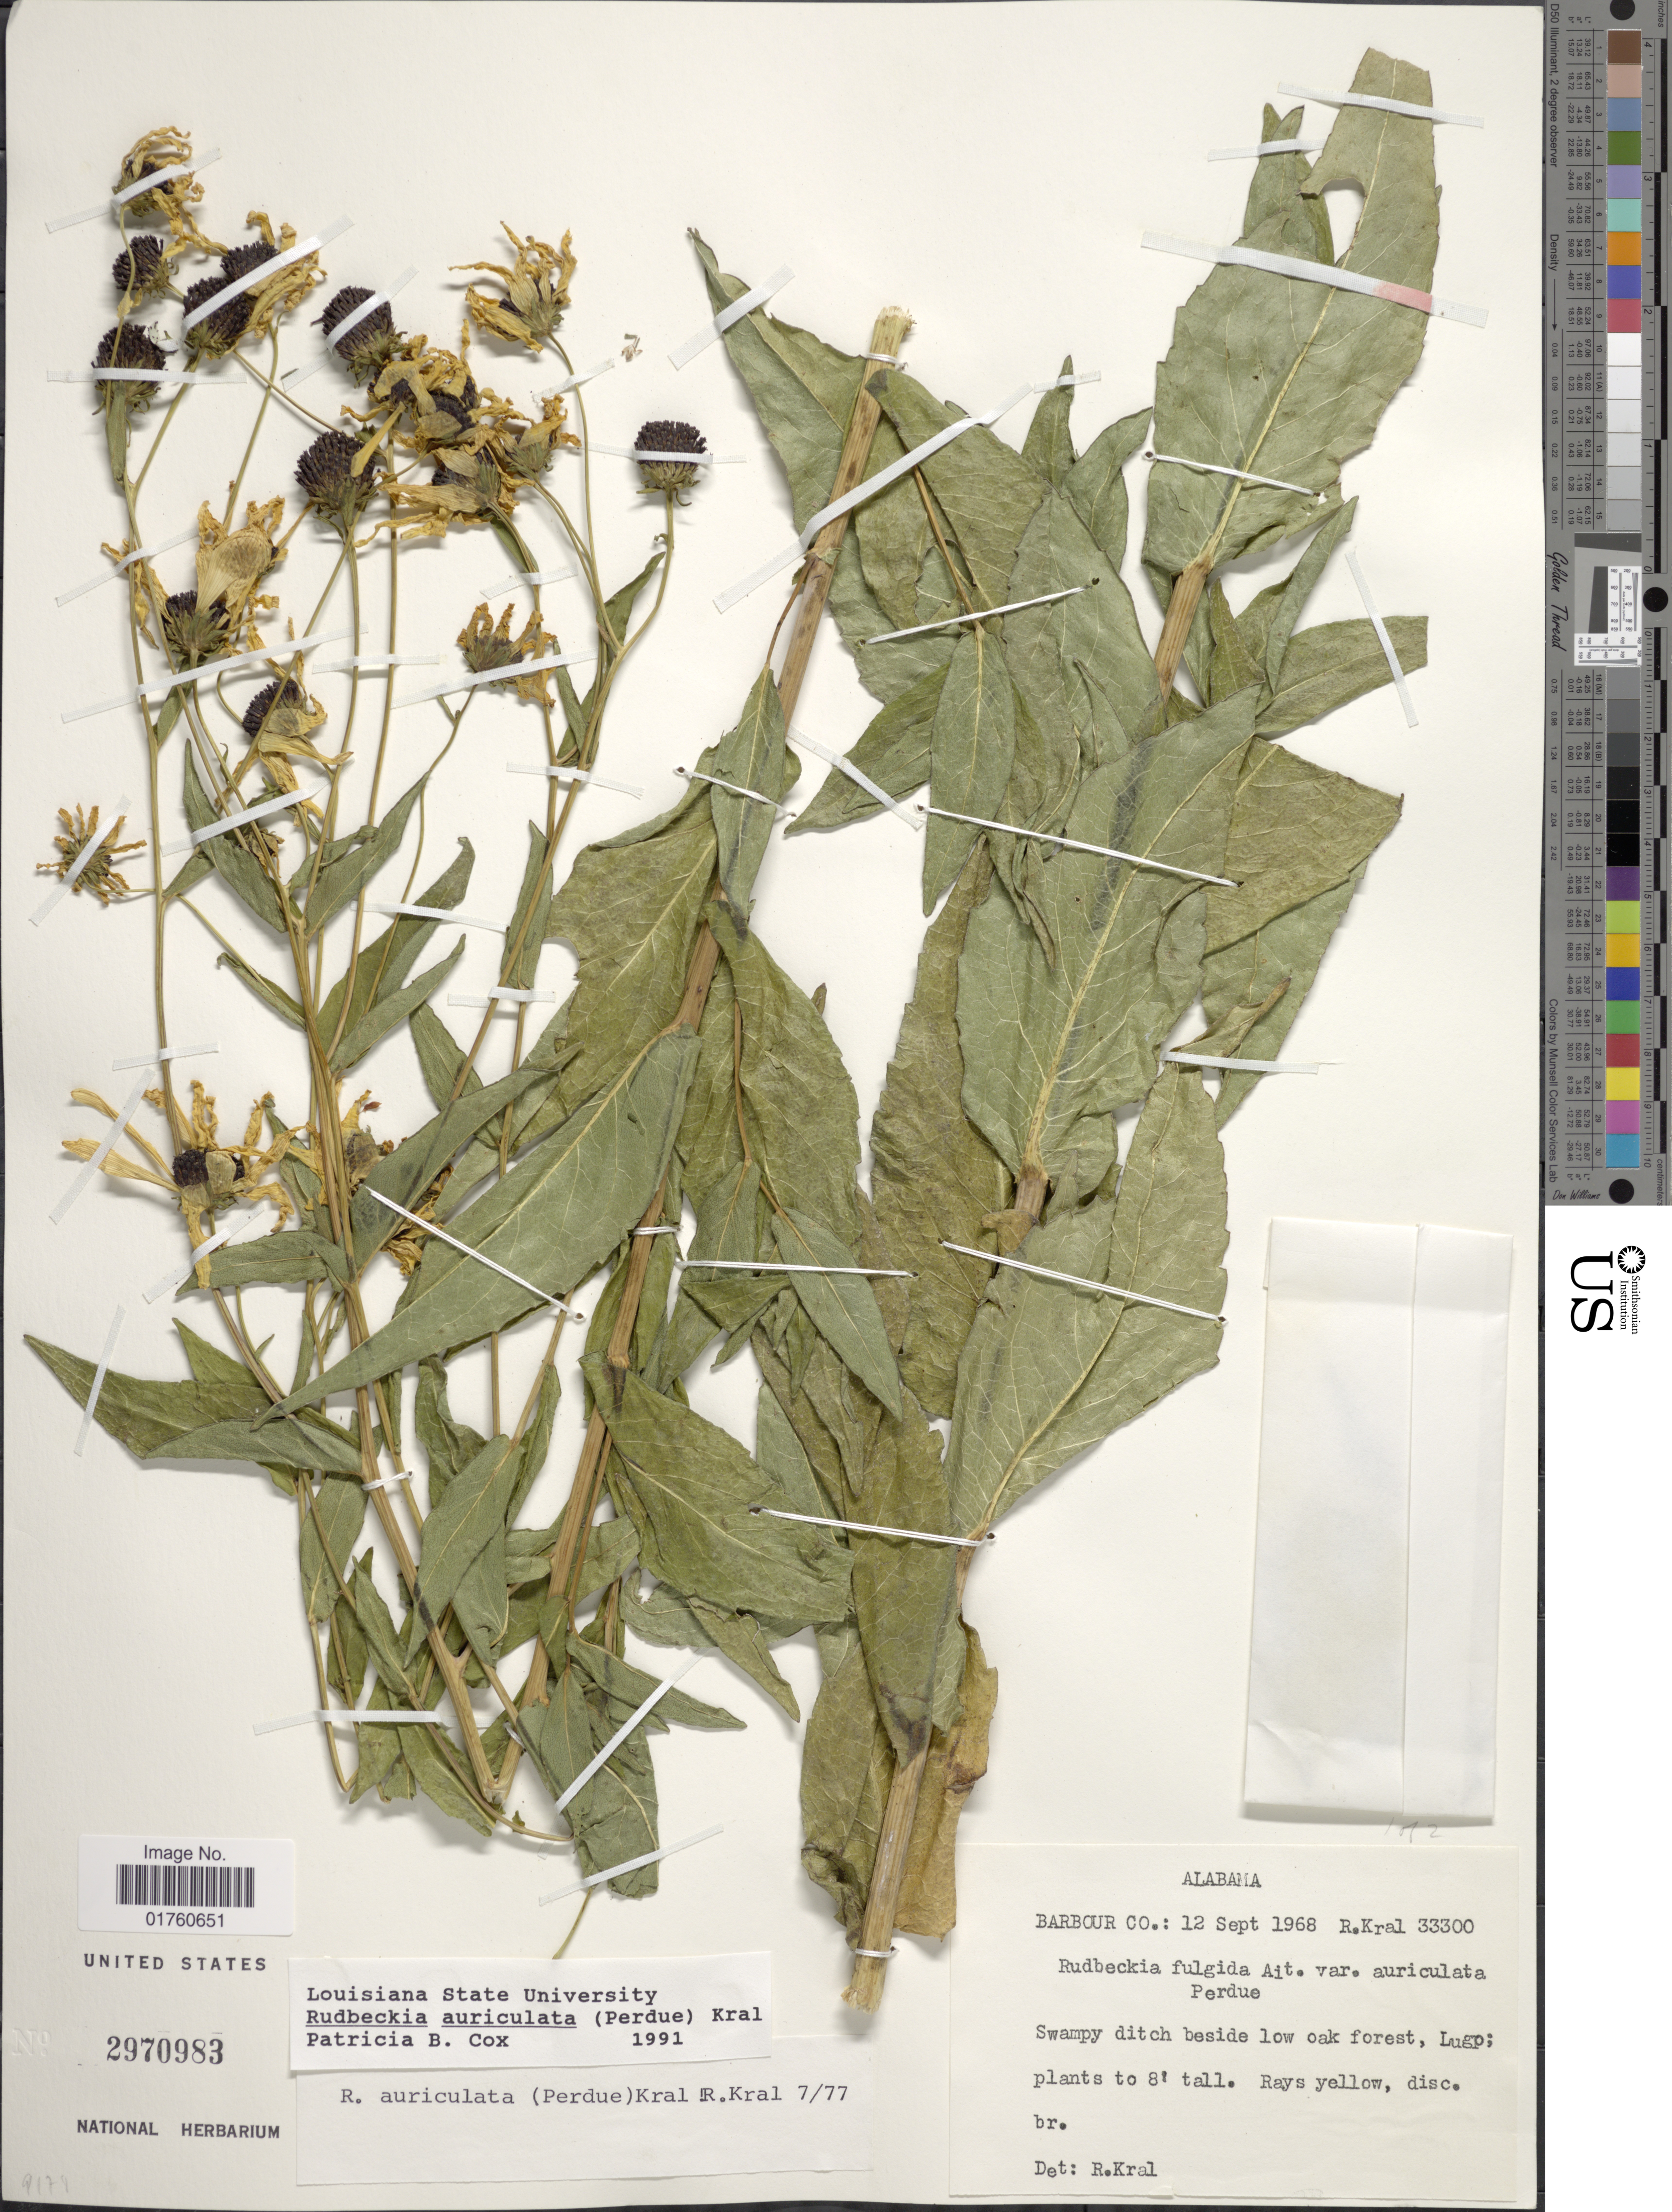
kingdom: Plantae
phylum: Tracheophyta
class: Magnoliopsida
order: Asterales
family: Asteraceae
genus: Rudbeckia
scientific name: Rudbeckia auriculata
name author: (Perdue) Kral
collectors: R. Kral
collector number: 33300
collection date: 1968-09-12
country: United States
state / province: Alabama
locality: Barbour Co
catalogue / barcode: US 2970983